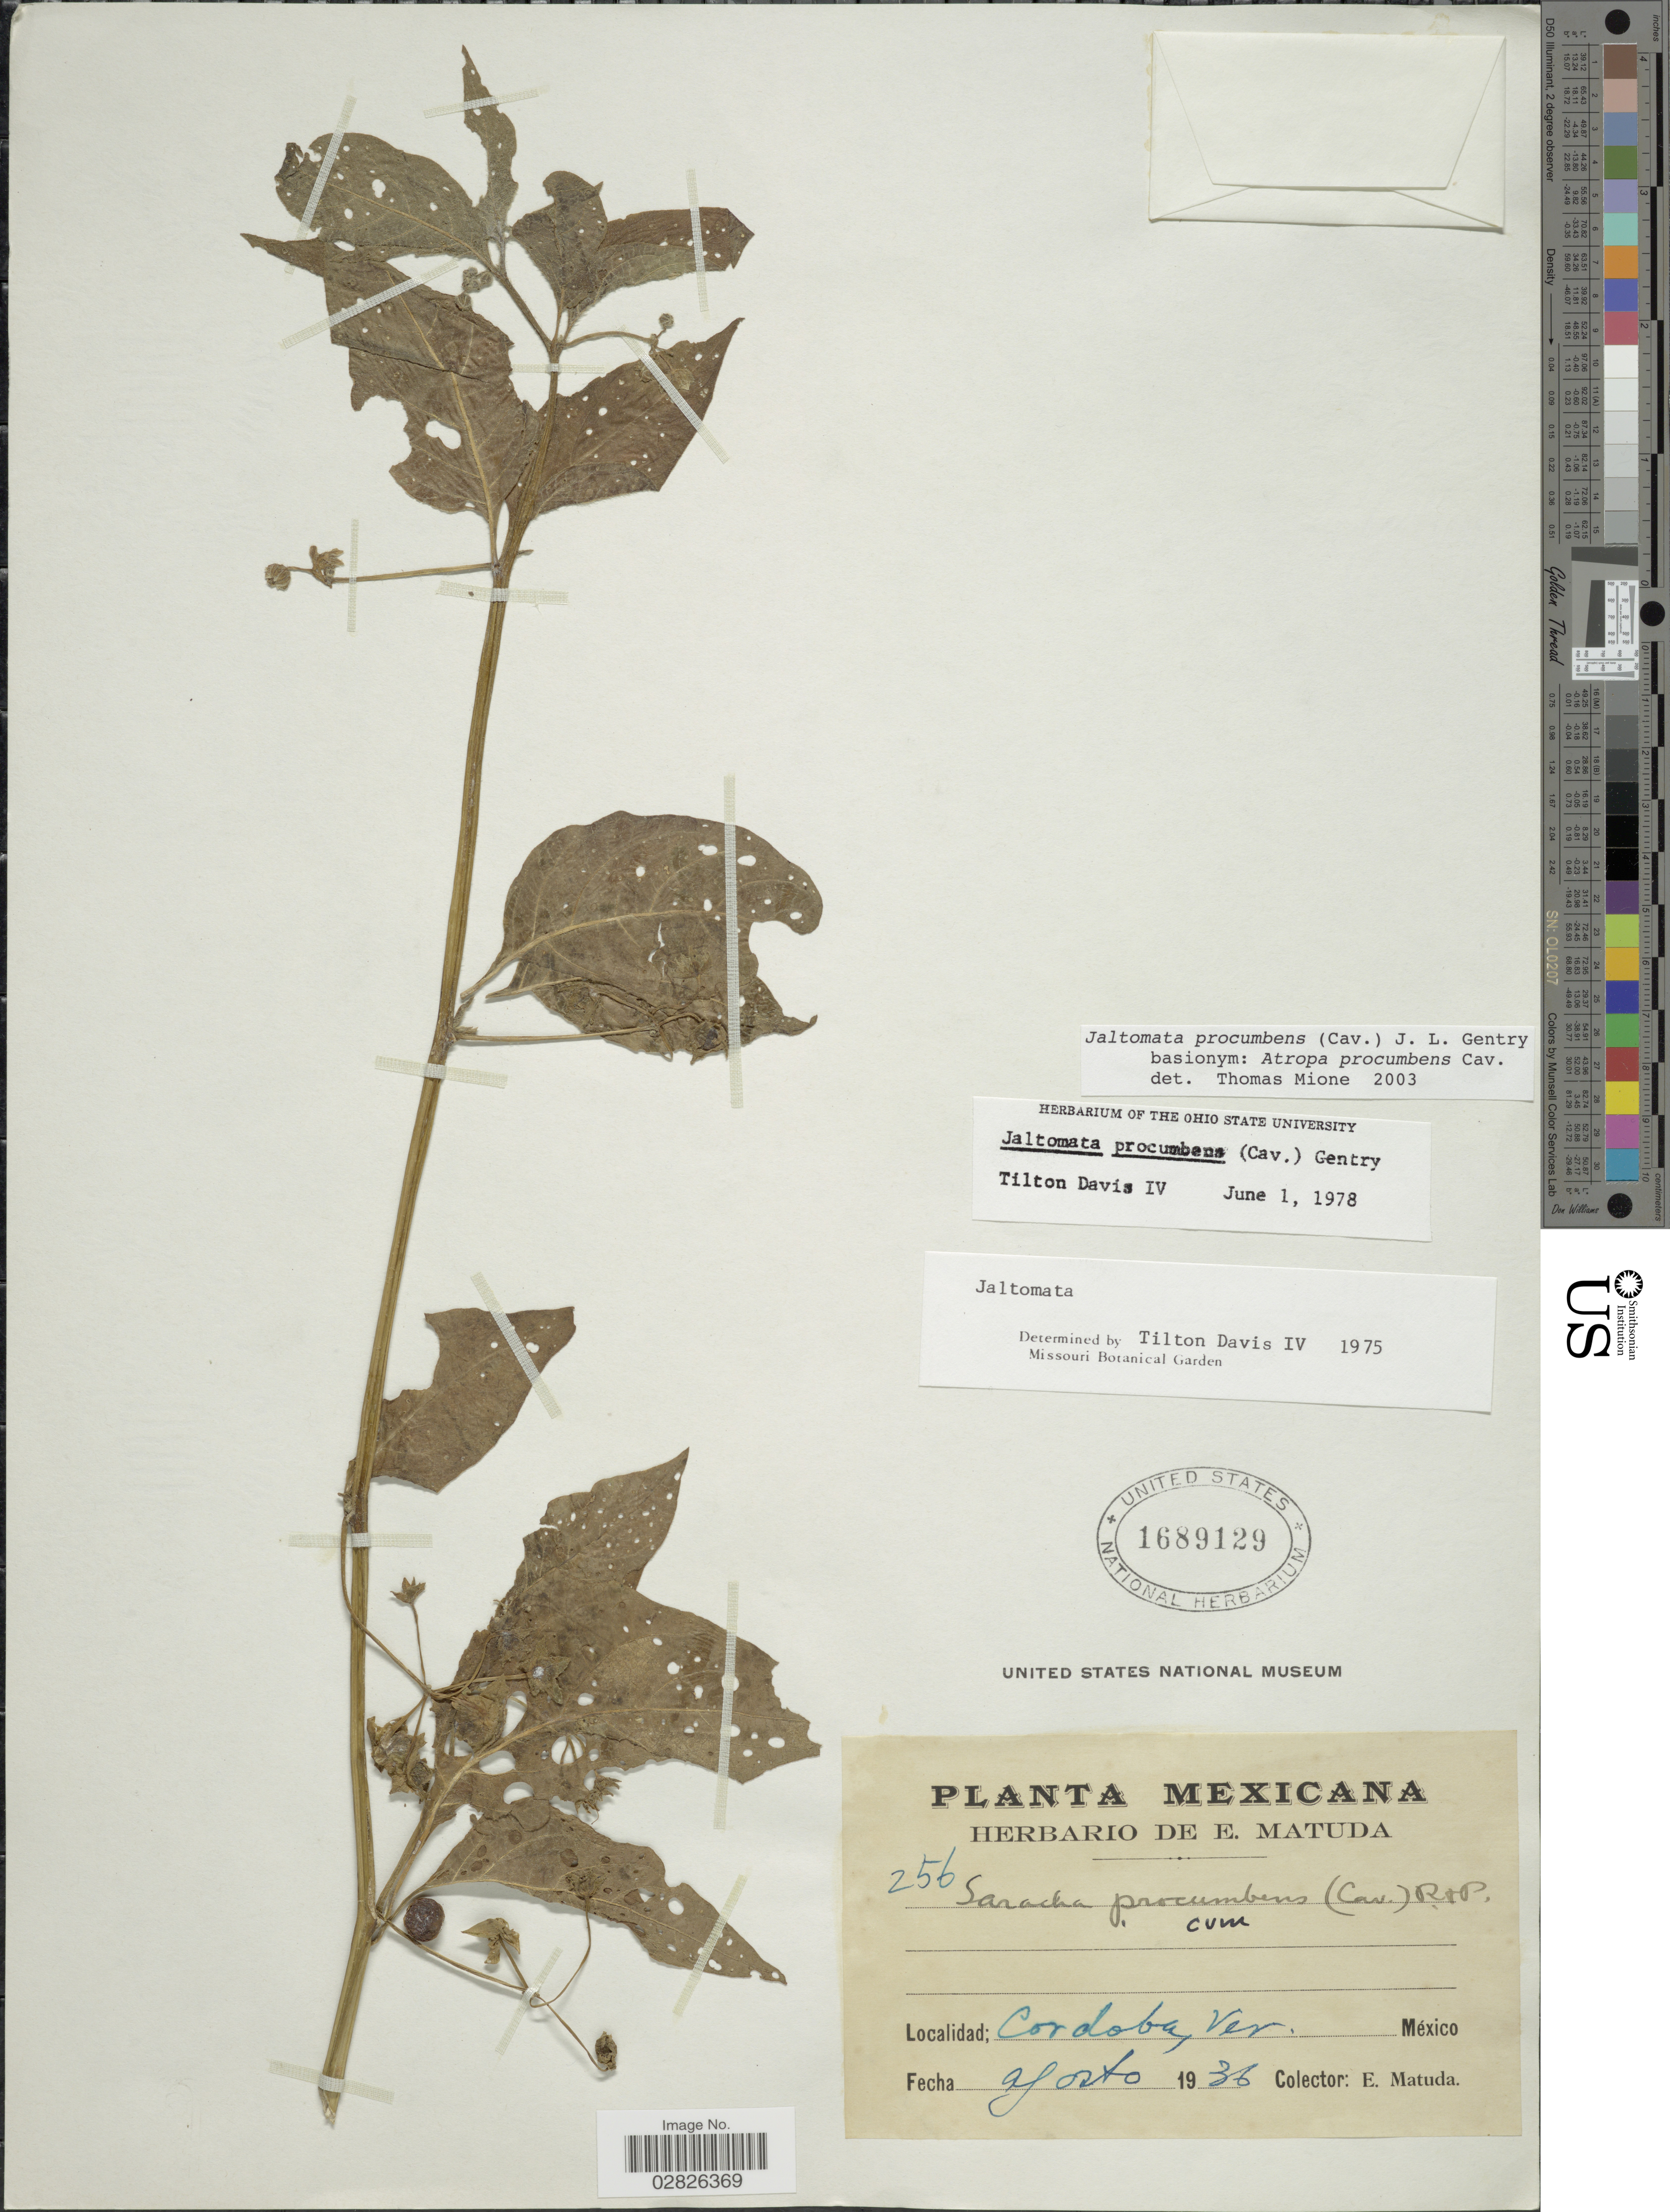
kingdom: Plantae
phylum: Tracheophyta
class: Magnoliopsida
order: Solanales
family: Solanaceae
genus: Jaltomata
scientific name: Jaltomata procumbens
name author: (Cav.) J.L. Gentry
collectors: E. Matuda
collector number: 256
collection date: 1936-08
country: Mexico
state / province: Veracruz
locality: Cordoba, Ver.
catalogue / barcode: US 1689129